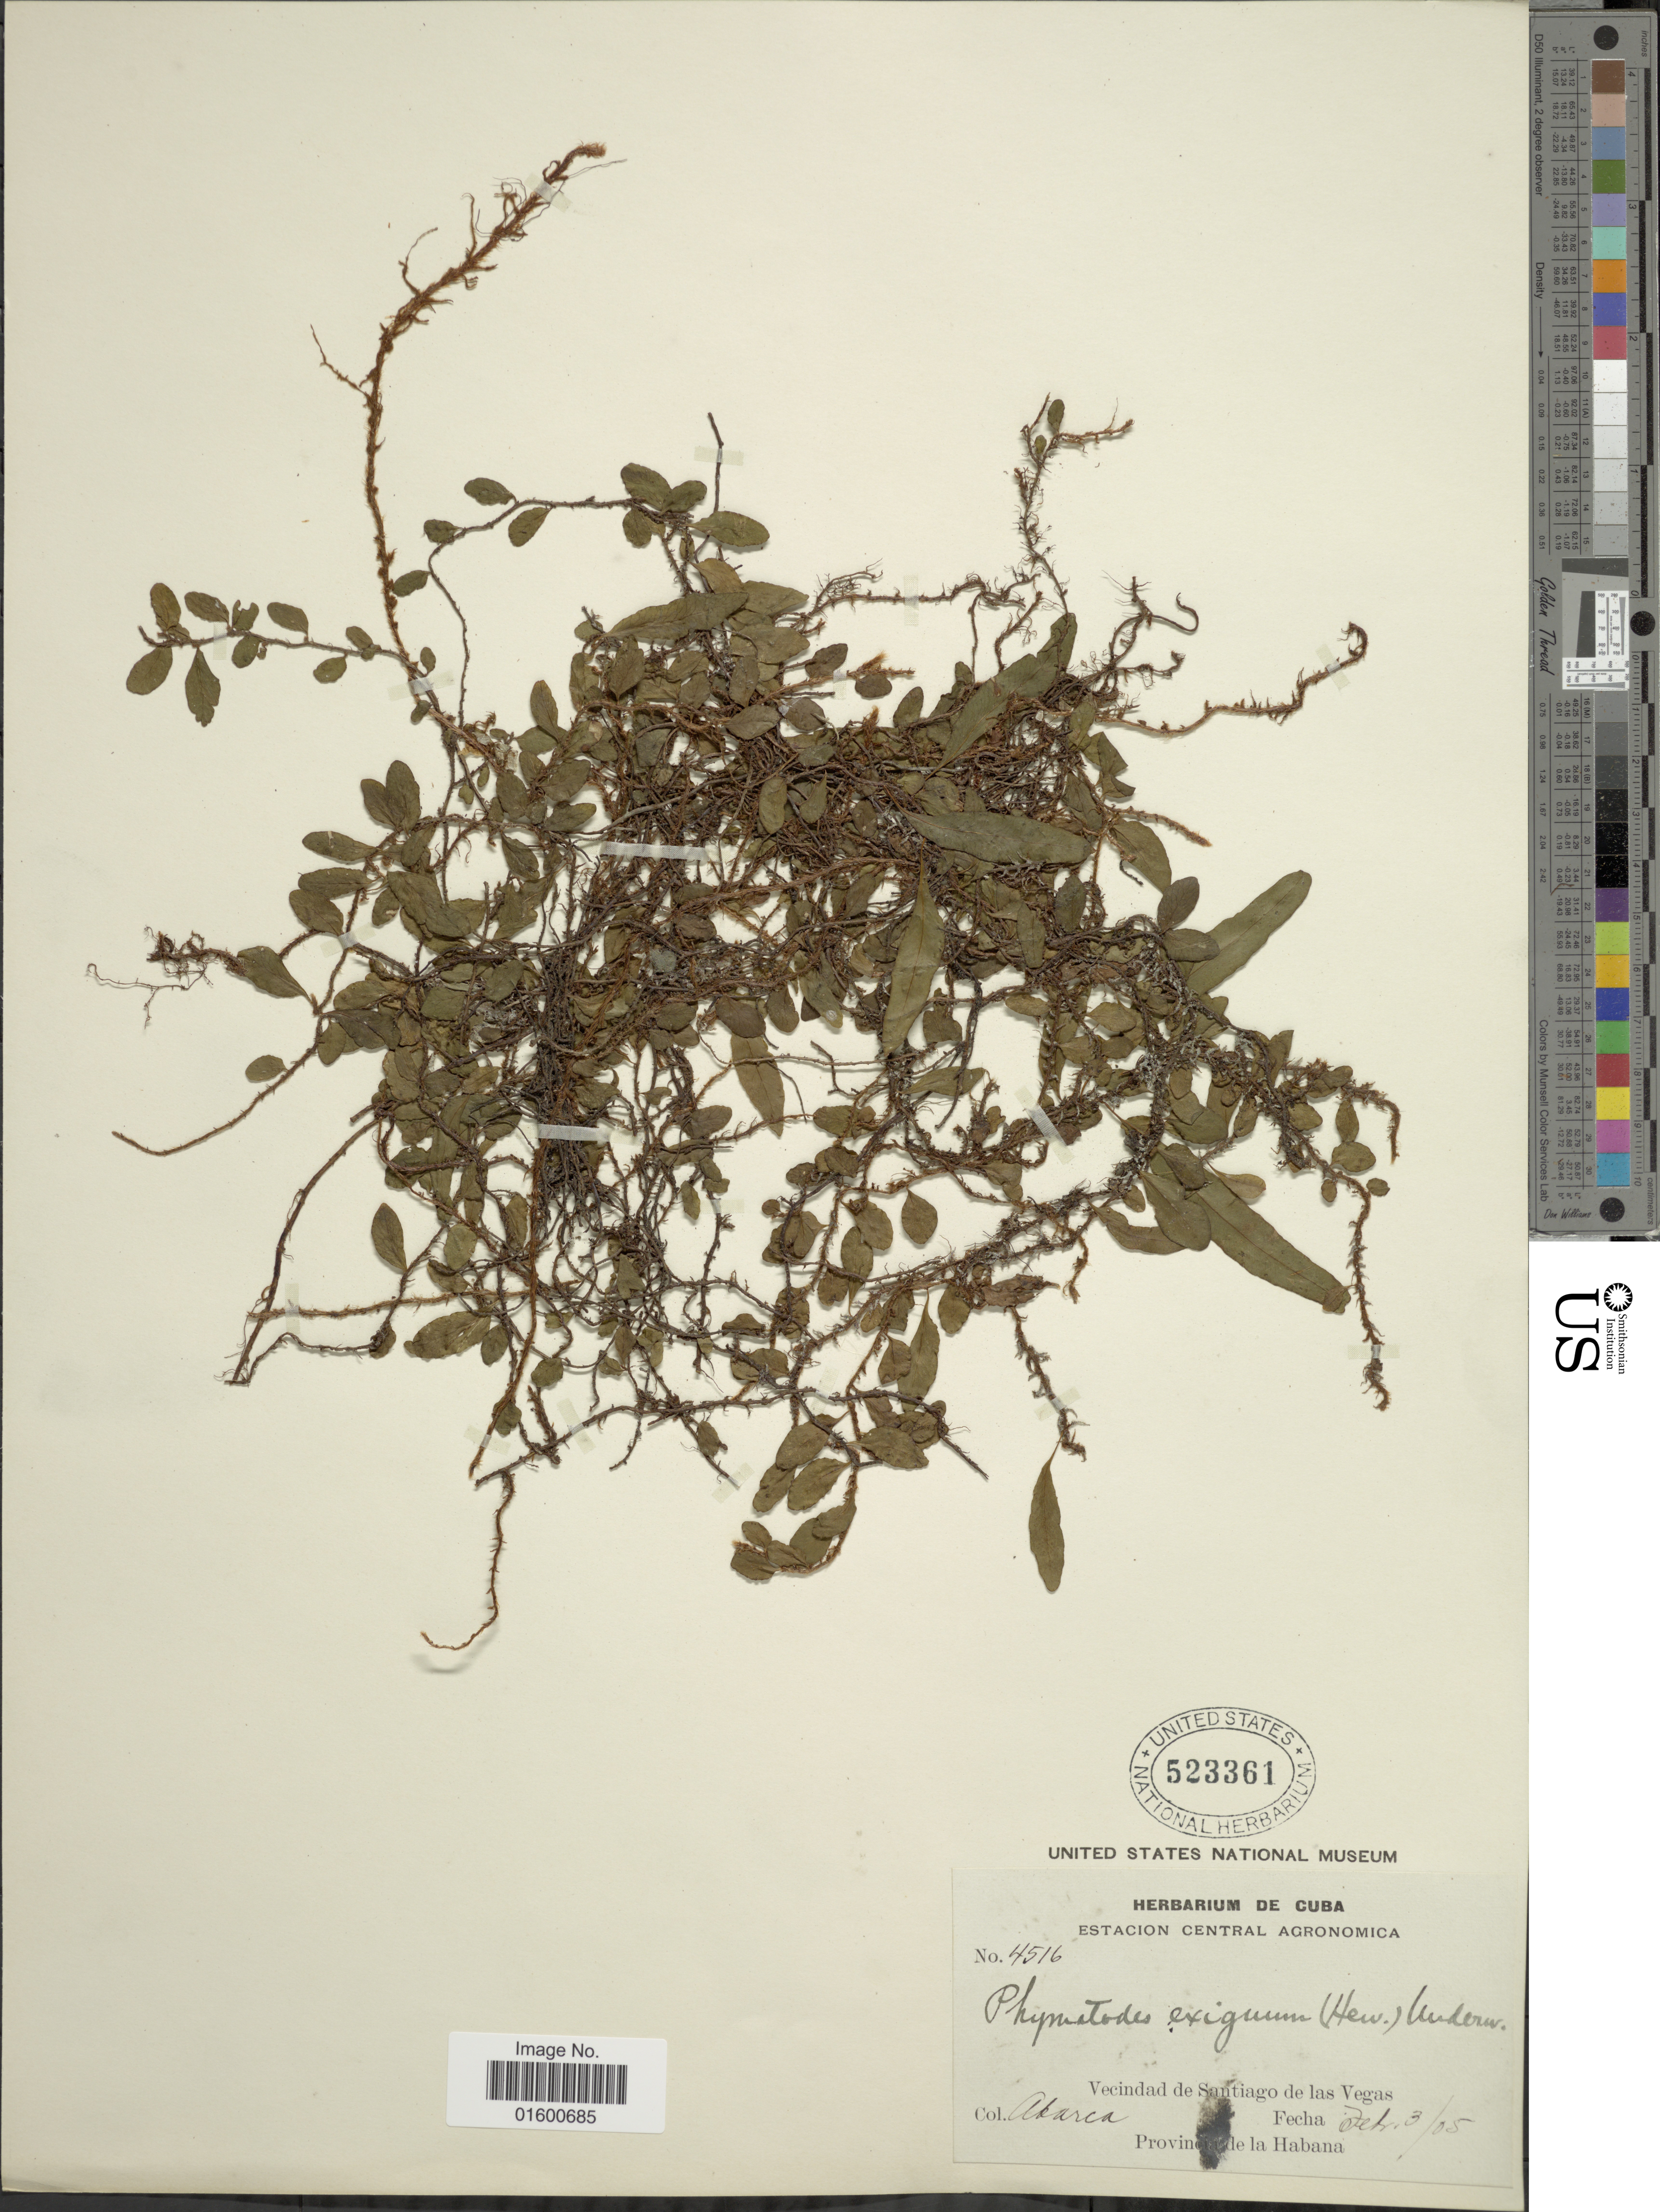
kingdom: Plantae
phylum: Tracheophyta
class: Polypodiopsida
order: Polypodiales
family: Polypodiaceae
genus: Microgramma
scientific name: Microgramma heterophylla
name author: (L.) Wherry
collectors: -- Abarca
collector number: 4516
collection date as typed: Transcribed d/m/y: 3/2/5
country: Cuba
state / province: La Habana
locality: Vecindad de Santiago de las Vegas, Provincia de la Habana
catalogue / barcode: US 523361